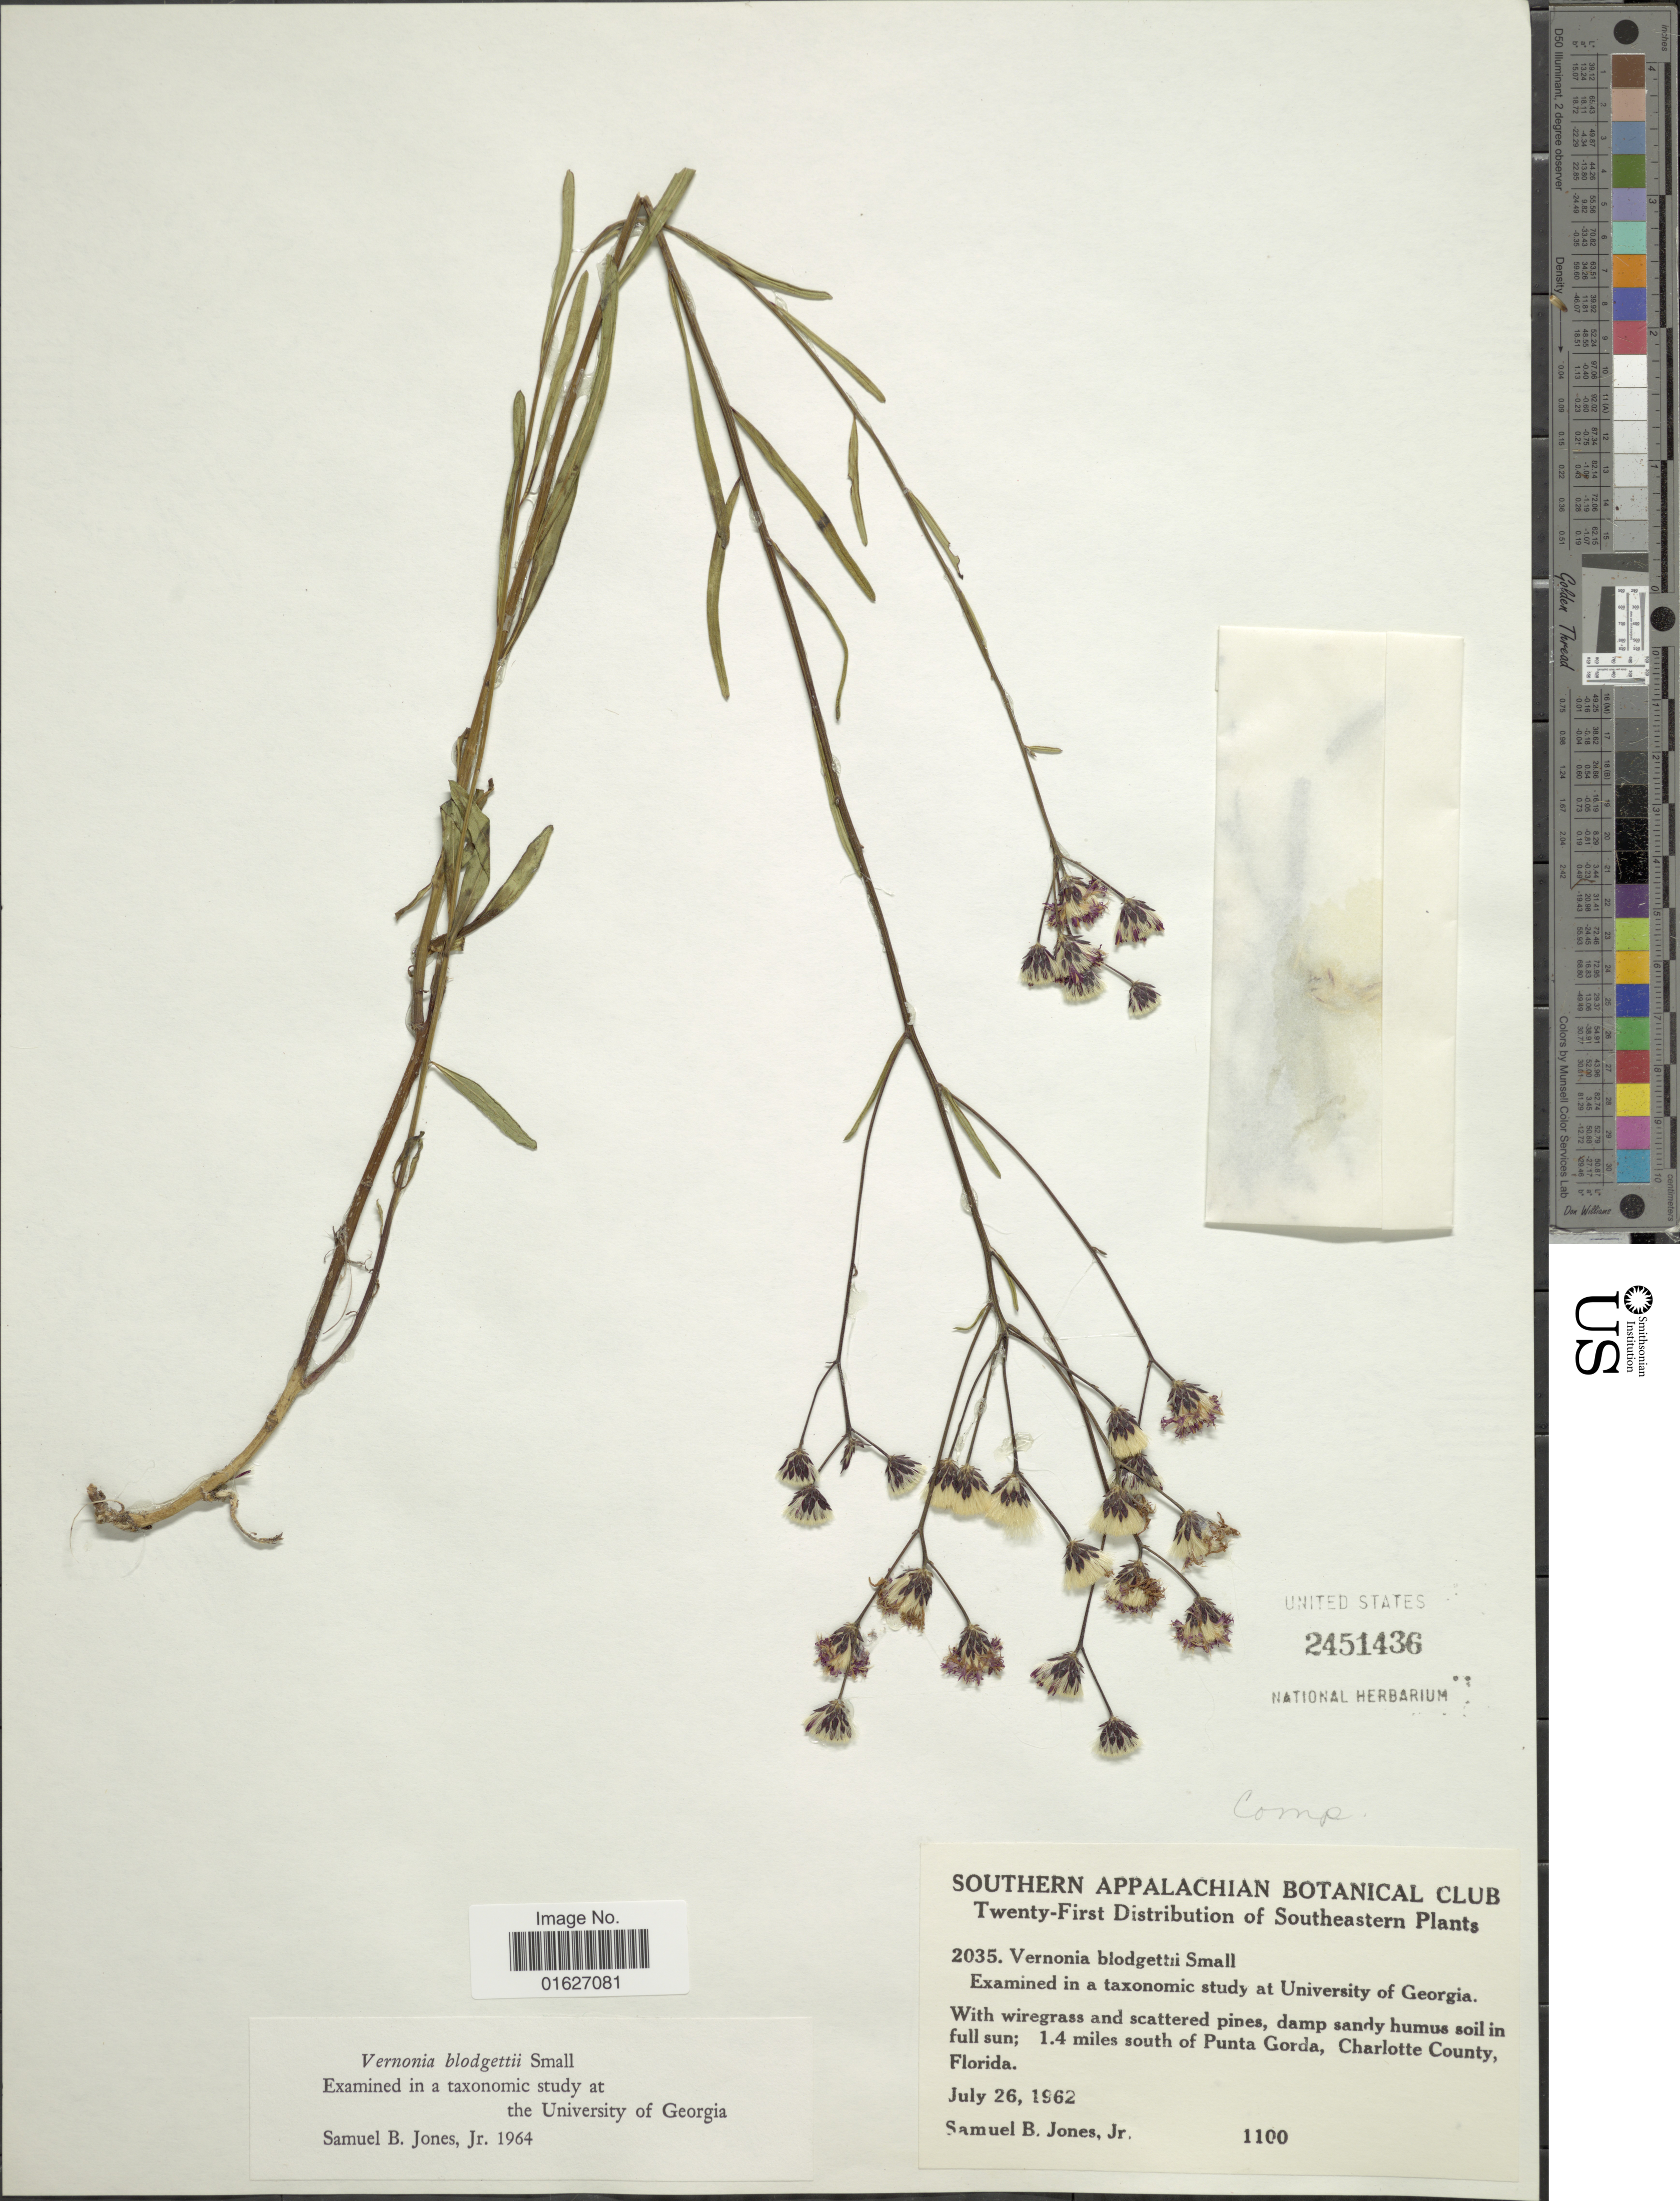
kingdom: Plantae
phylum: Tracheophyta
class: Magnoliopsida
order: Asterales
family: Asteraceae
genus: Vernonia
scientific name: Vernonia blodgettii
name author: Small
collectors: S. B. Jones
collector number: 1100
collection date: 1962-07-26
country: United States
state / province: Florida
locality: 1.4 miles south of Punta Gorda, Charlotte County.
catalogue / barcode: US 2451436